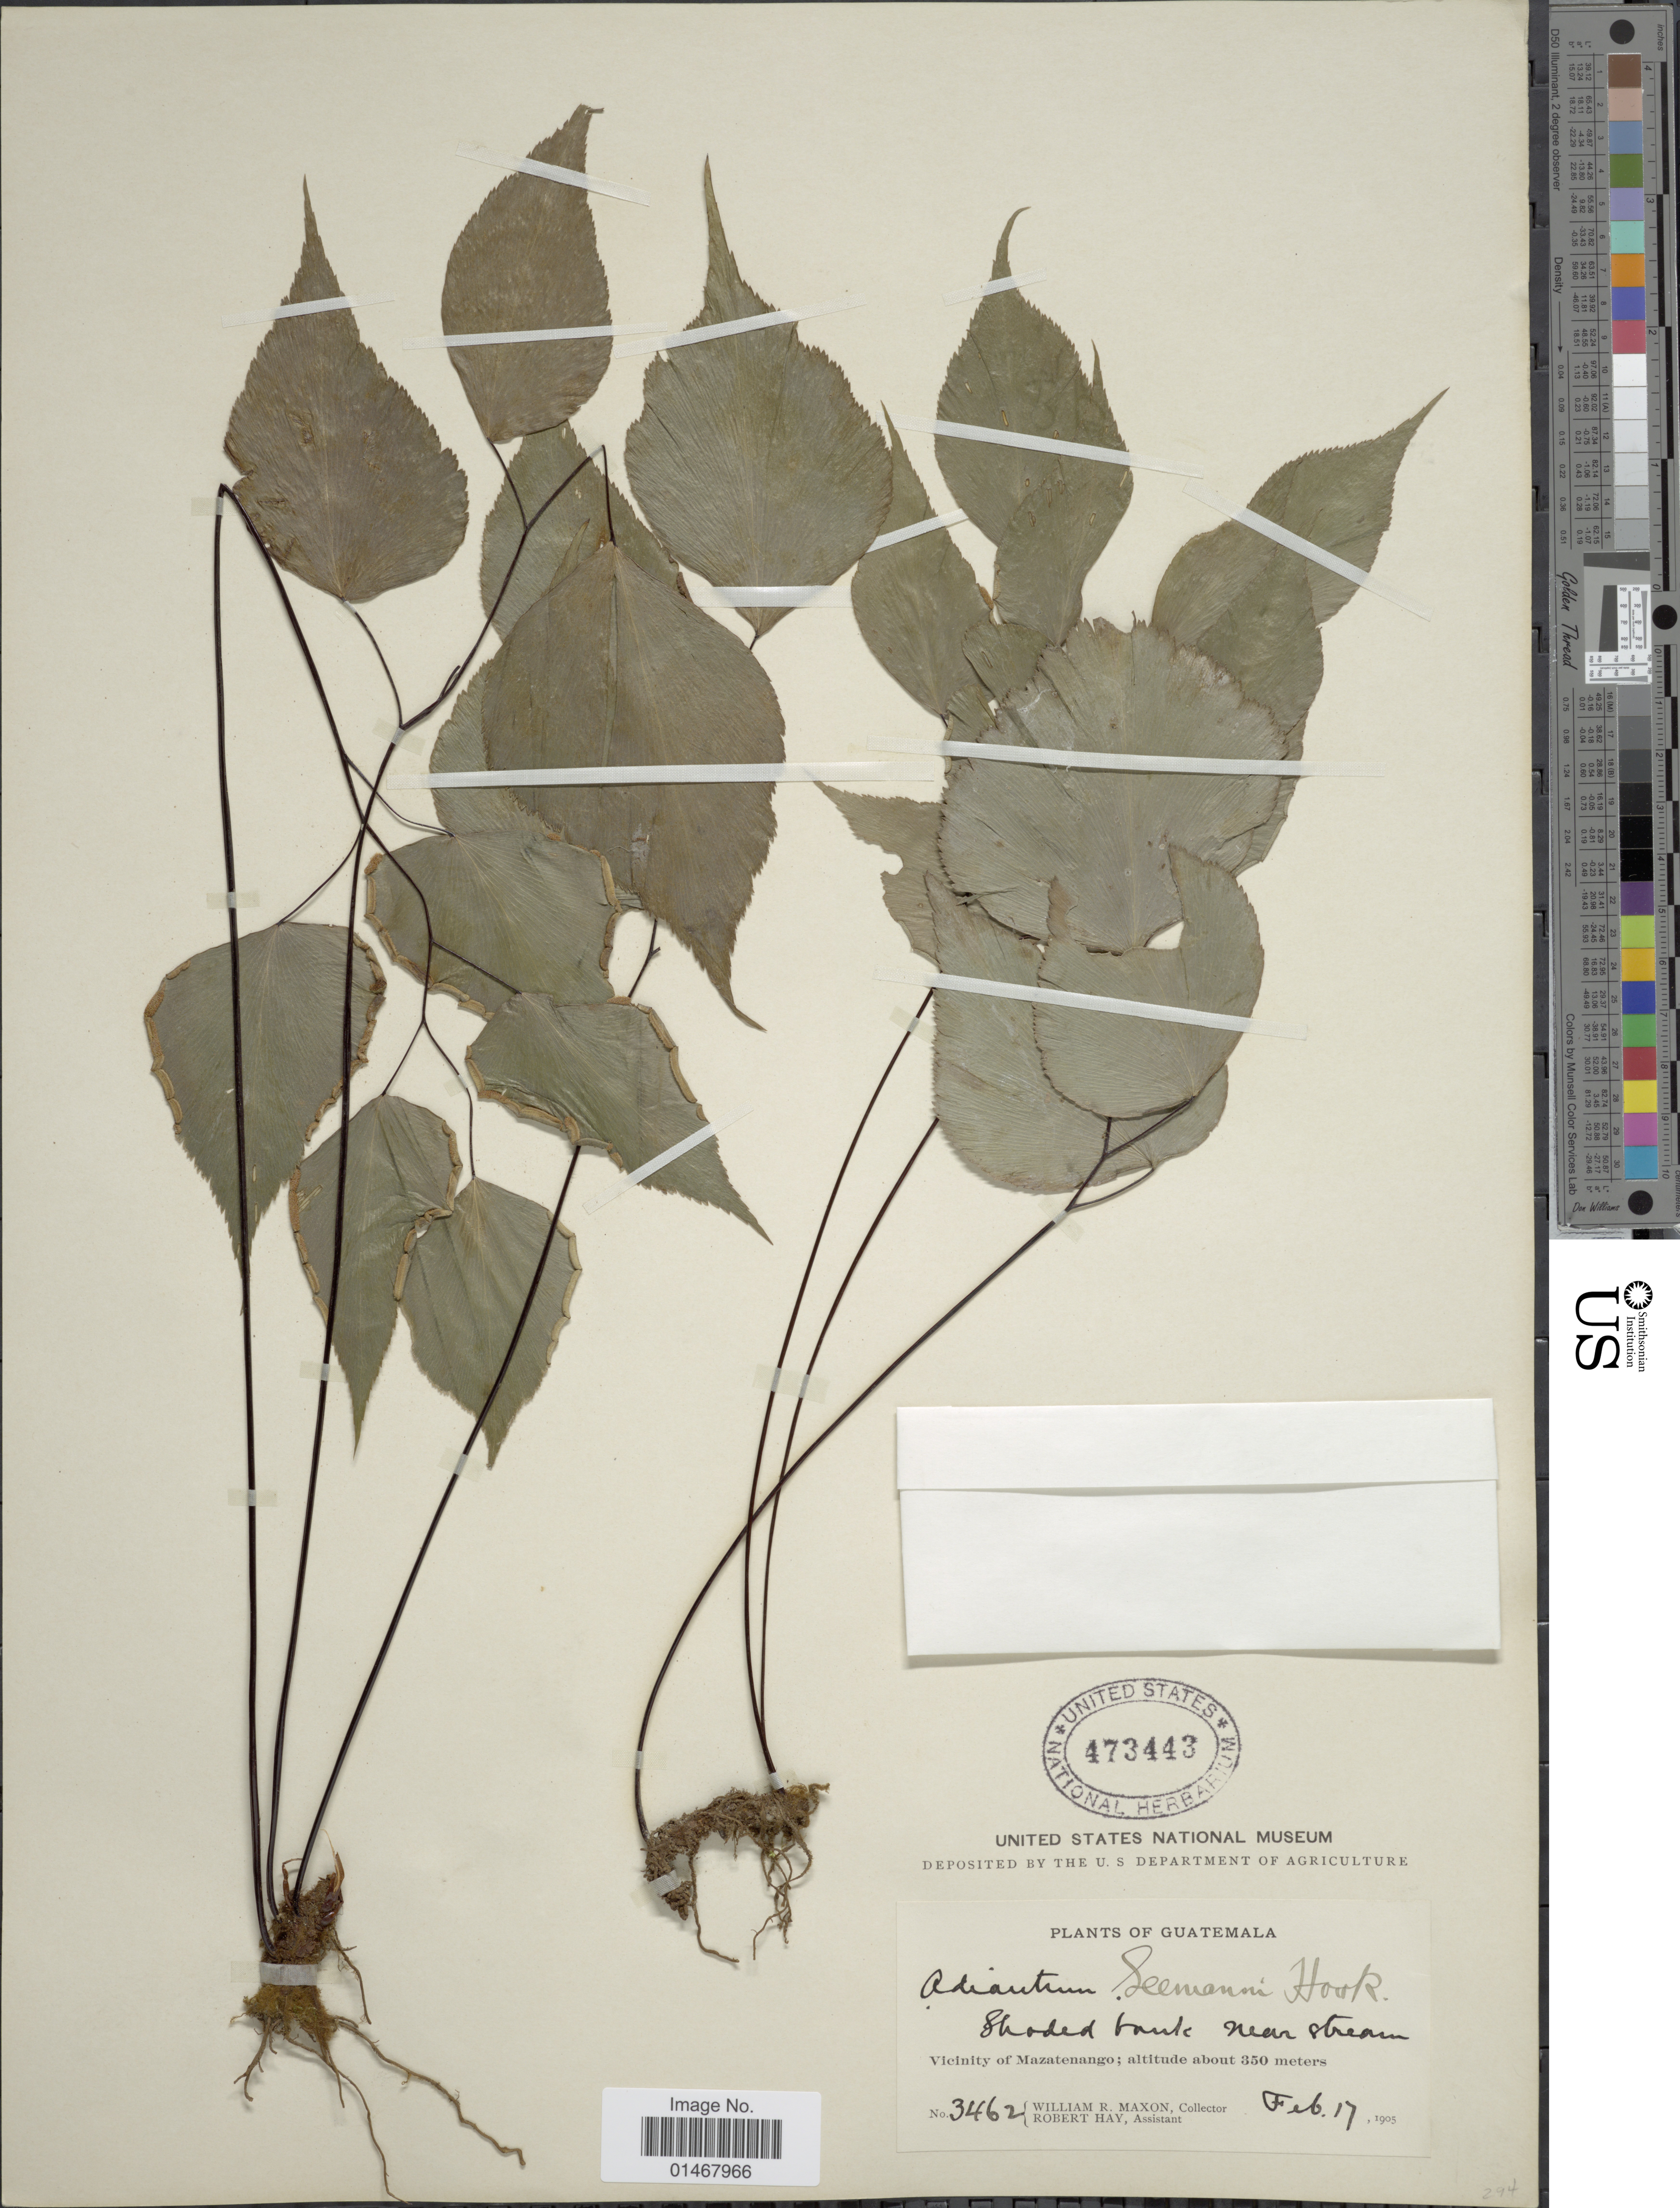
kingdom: Plantae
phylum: Tracheophyta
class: Polypodiopsida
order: Polypodiales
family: Pteridaceae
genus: Adiantum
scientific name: Adiantum seemannii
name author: Hook.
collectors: W. R. Maxon & R. H. Hay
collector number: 3462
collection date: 1905-02-17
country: Guatemala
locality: Shaded bank near stream, Vicinity of Mazatenango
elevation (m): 350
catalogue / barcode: US 473443